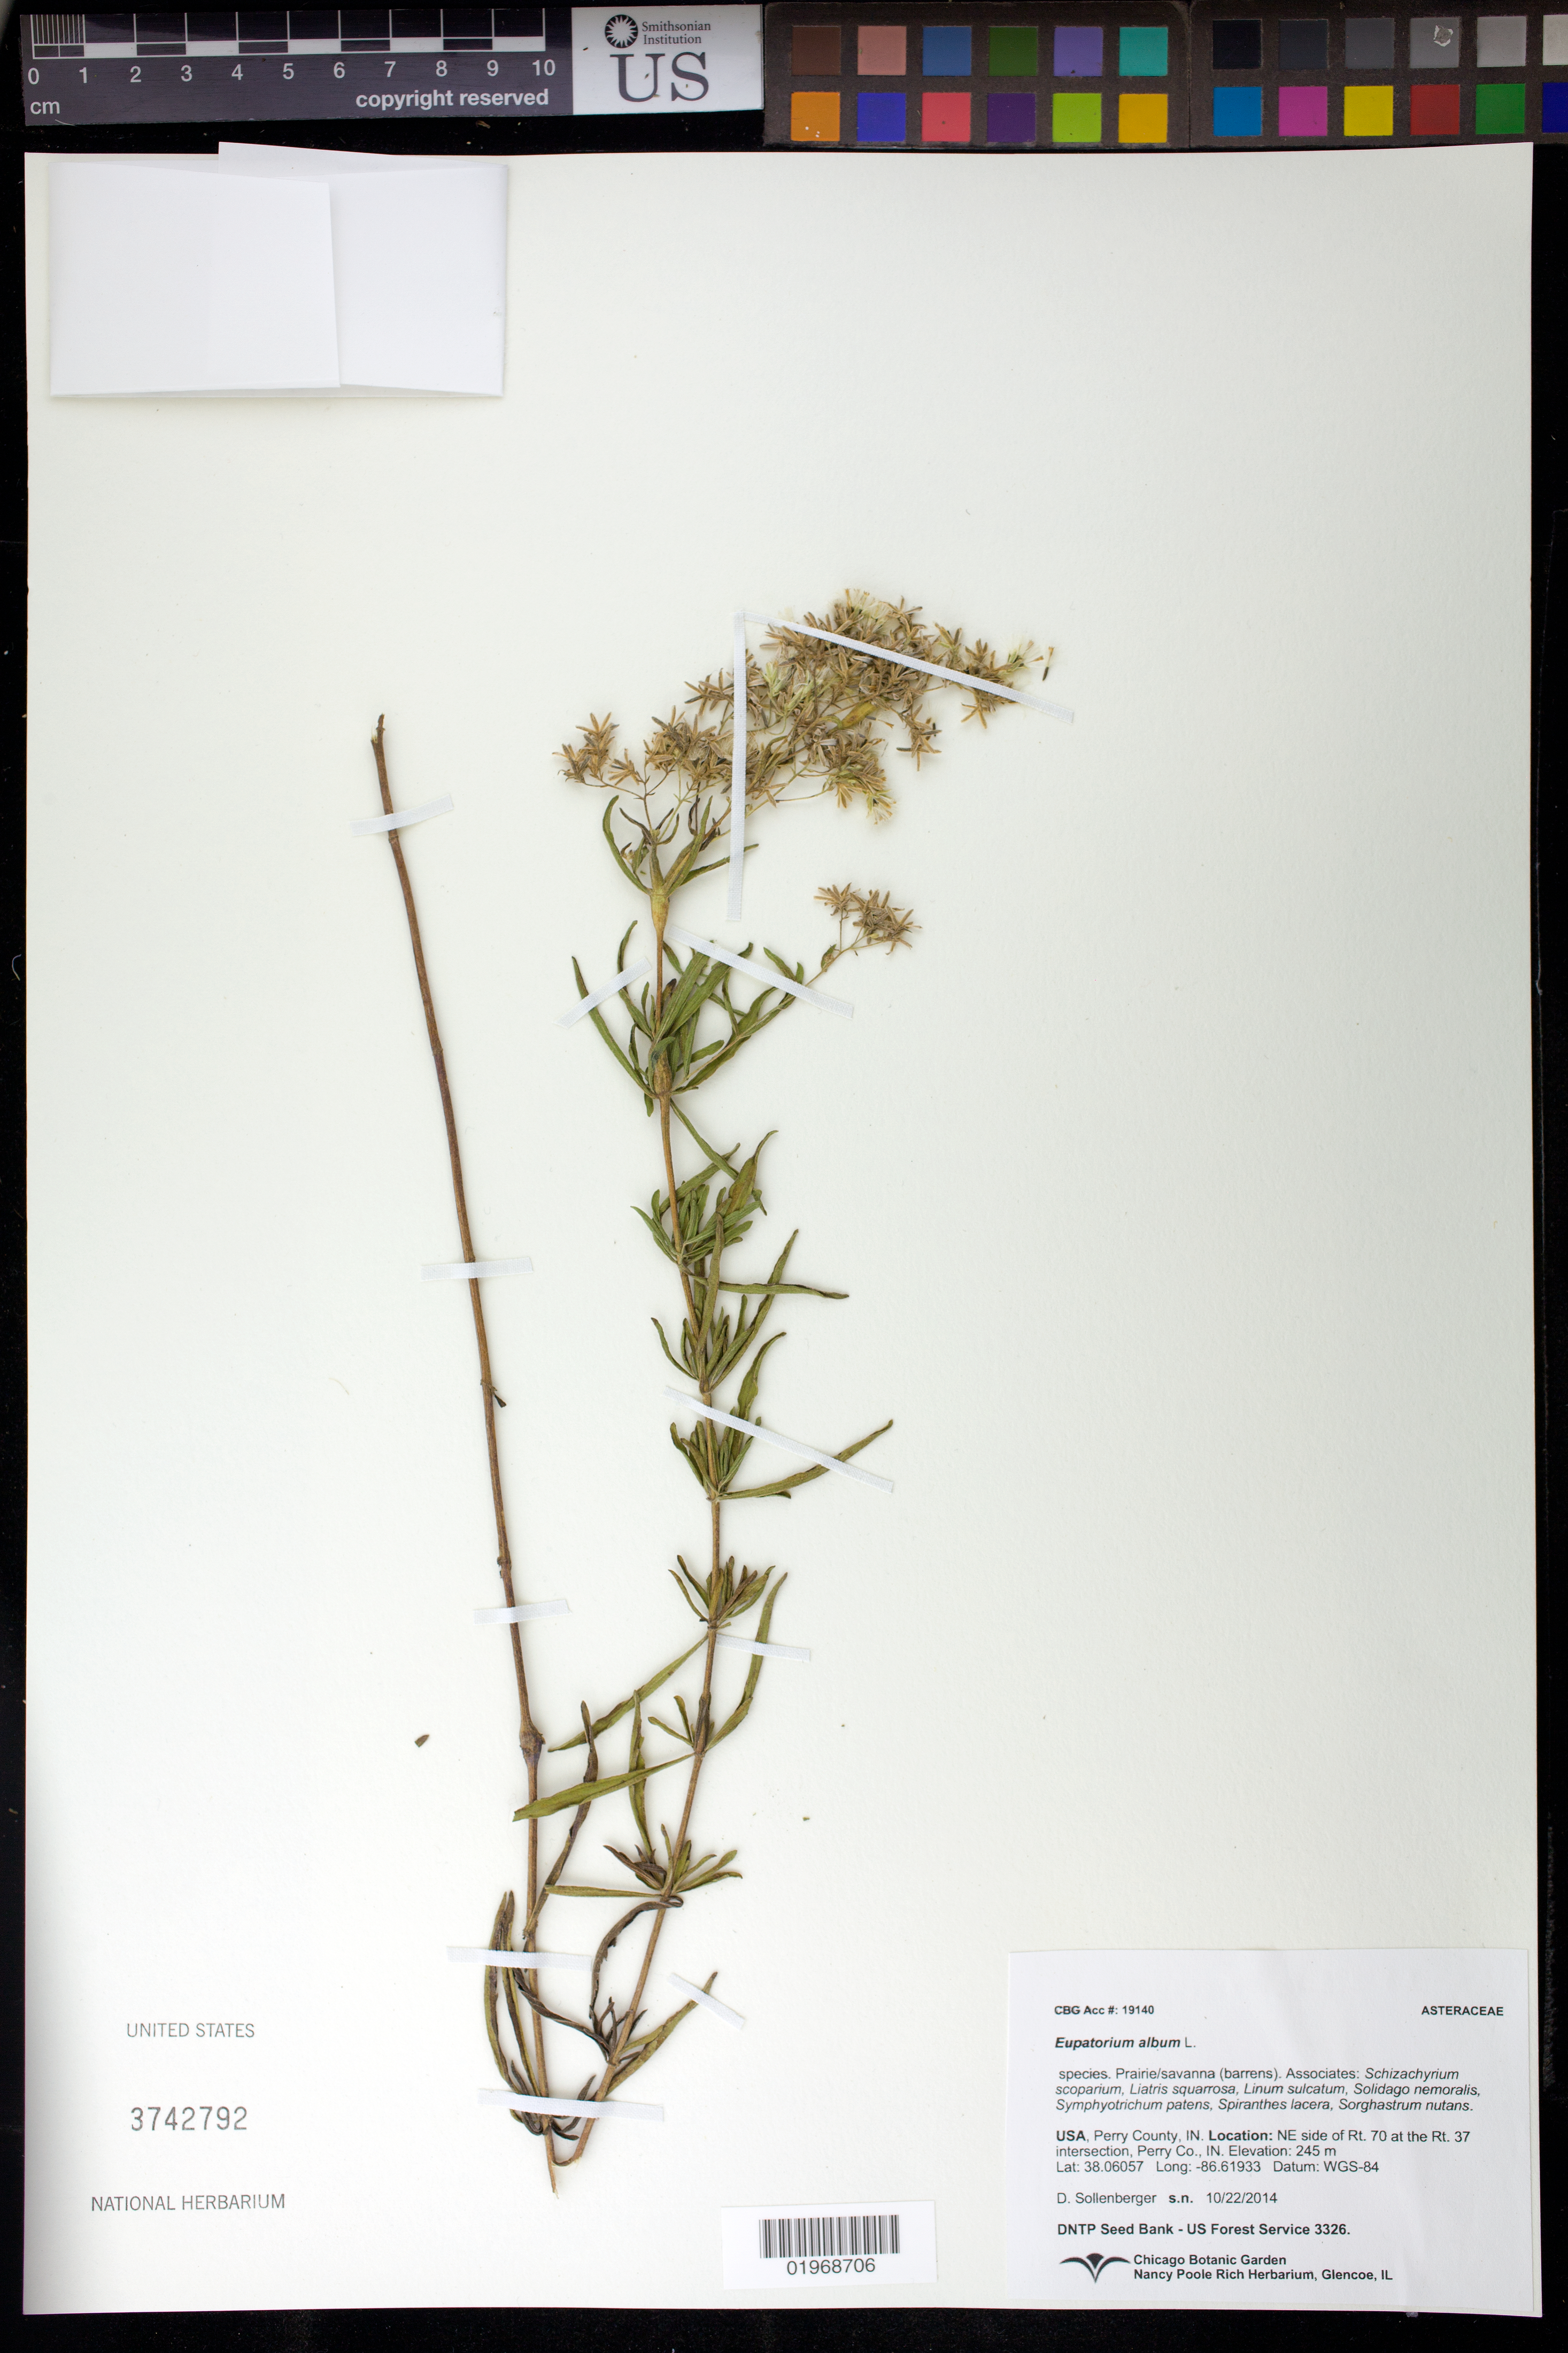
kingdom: Plantae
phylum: Tracheophyta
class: Magnoliopsida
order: Asterales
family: Asteraceae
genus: Eupatorium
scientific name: Eupatorium album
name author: L.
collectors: D. Sollenberger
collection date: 2014-10-22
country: United States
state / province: Indiana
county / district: Perry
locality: NE side of Rt. 70 at the Rt 37 intersection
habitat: Prairie/savanna (barrens)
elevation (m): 245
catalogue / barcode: US 3742792